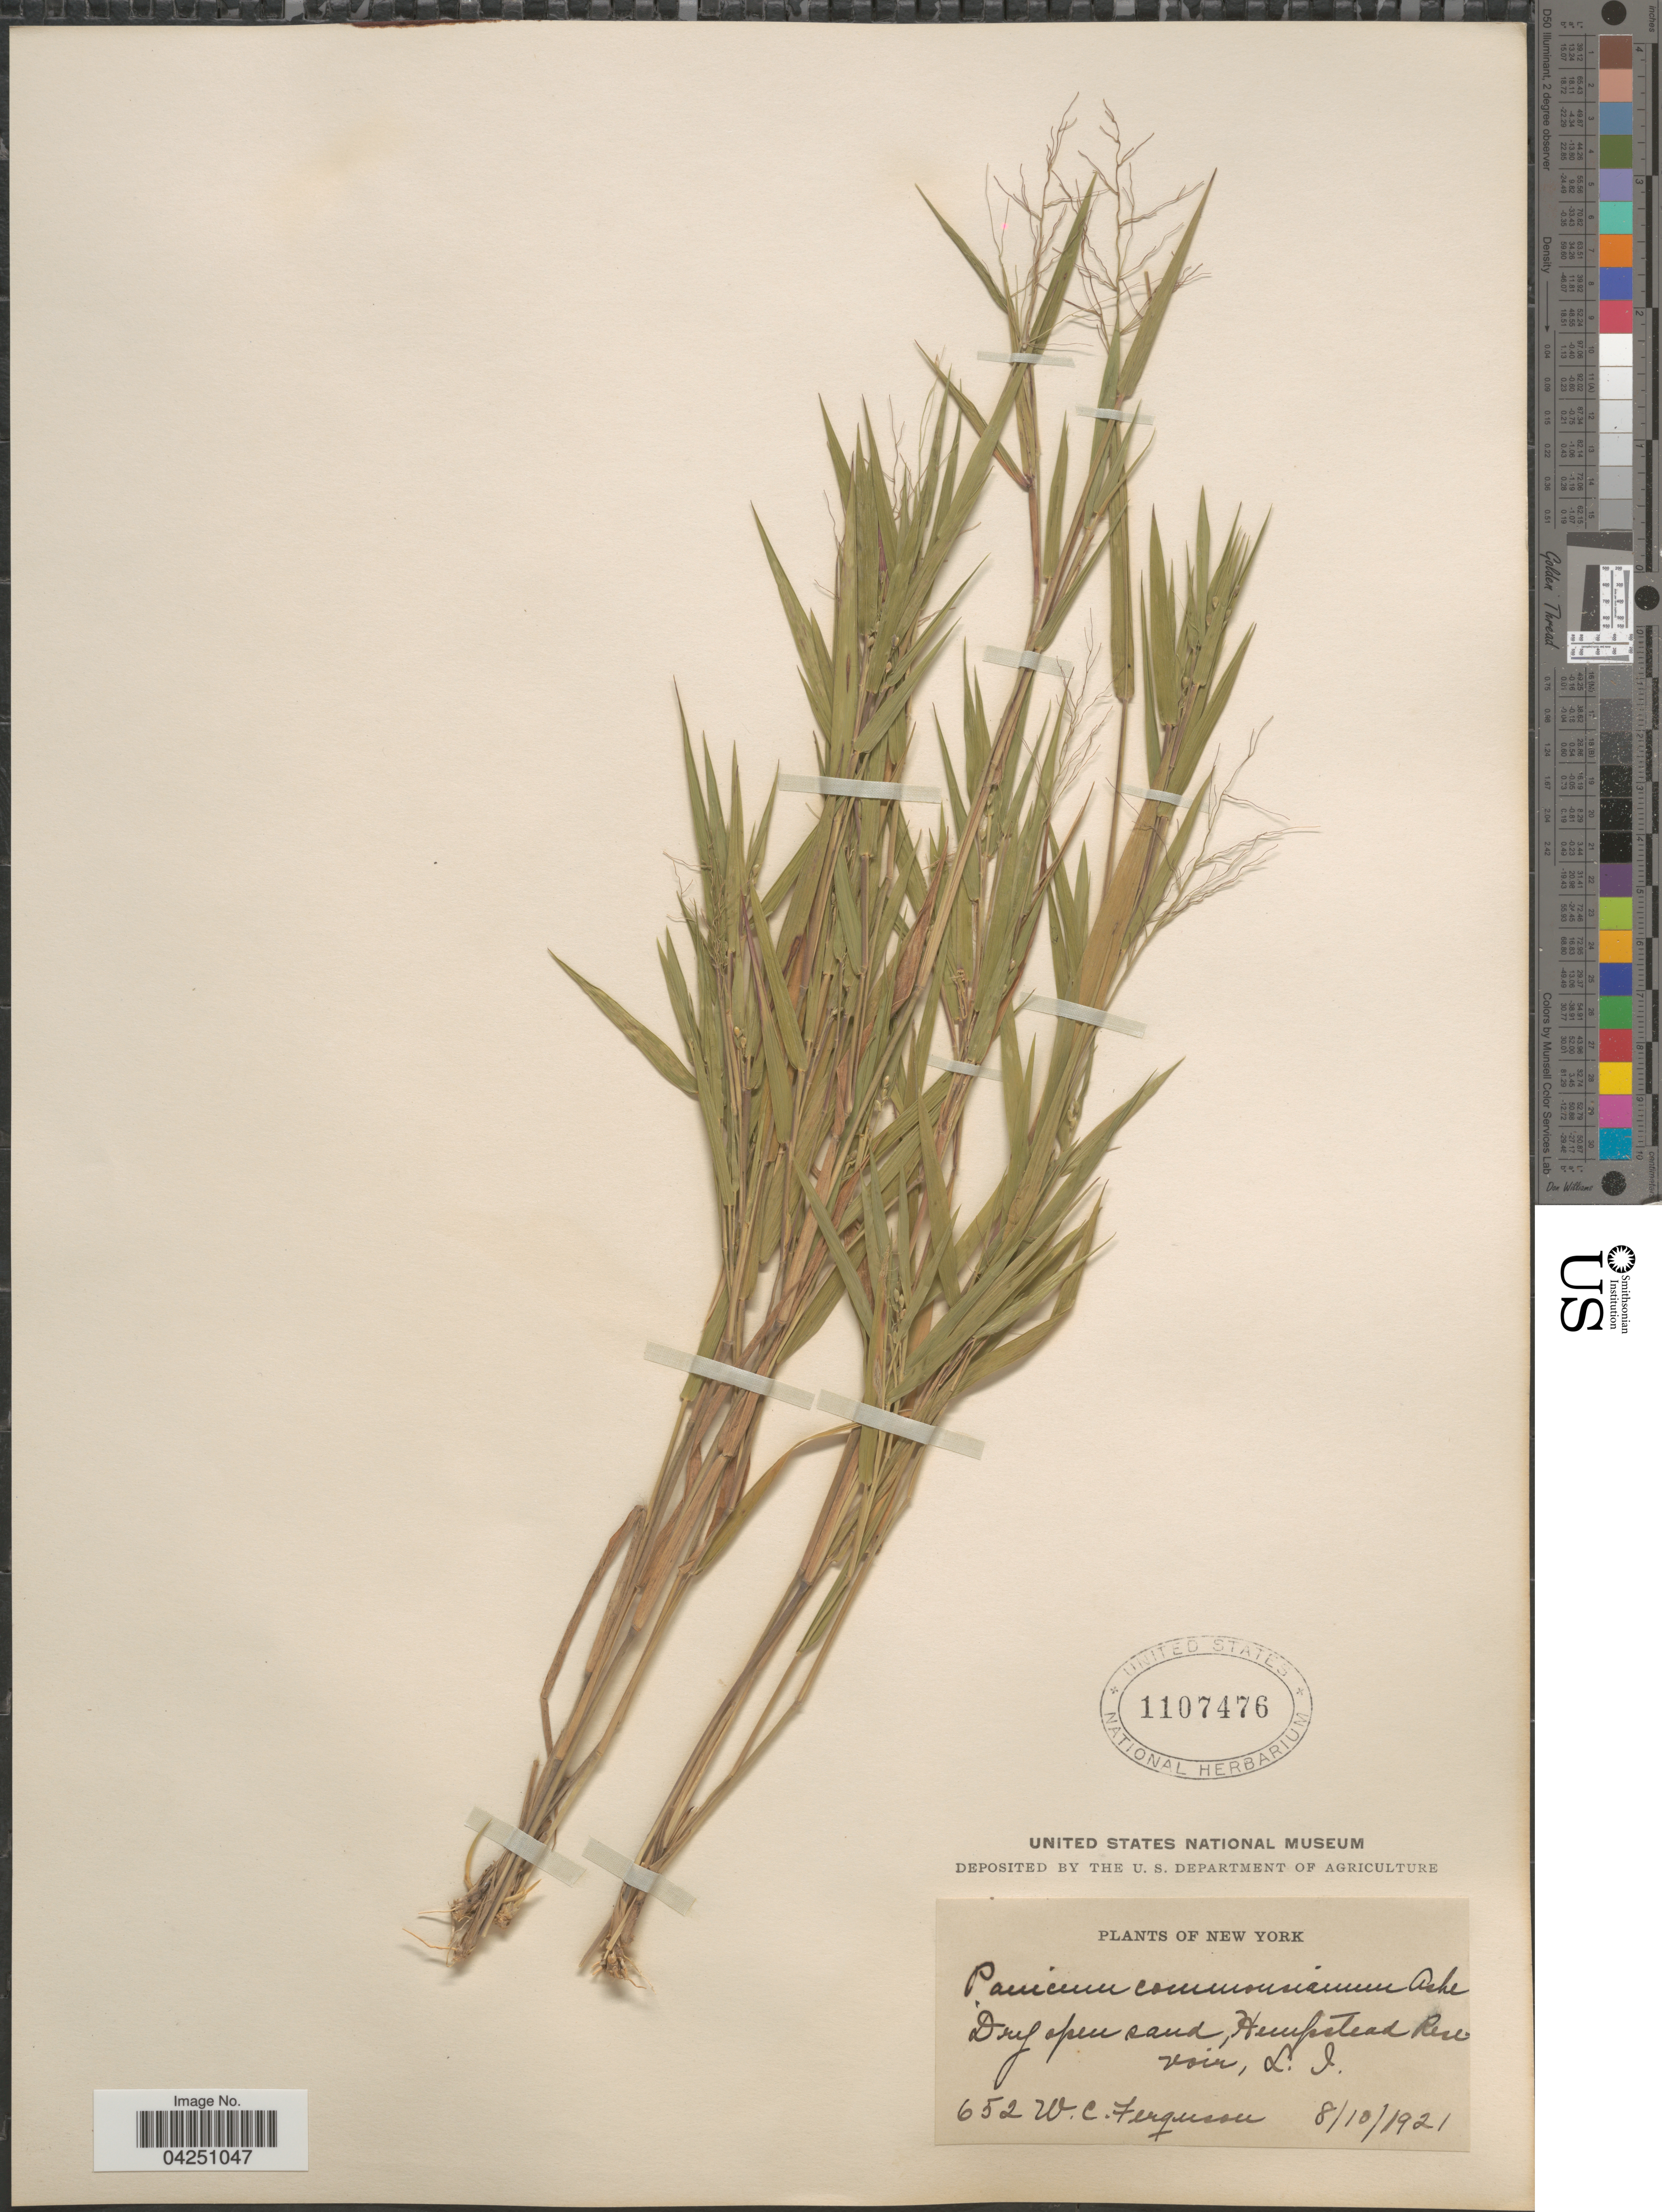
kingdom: Plantae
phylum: Tracheophyta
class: Liliopsida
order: Poales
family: Poaceae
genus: Dichanthelium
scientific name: Dichanthelium acuminatum var. acuminatum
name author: (Sw.) Gould & C.A. Clark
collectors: W. Ferguson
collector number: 652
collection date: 1921-08-10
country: United States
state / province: New York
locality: Dry open sand,Hempstead Reservoir, L.I.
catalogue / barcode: US 1107476